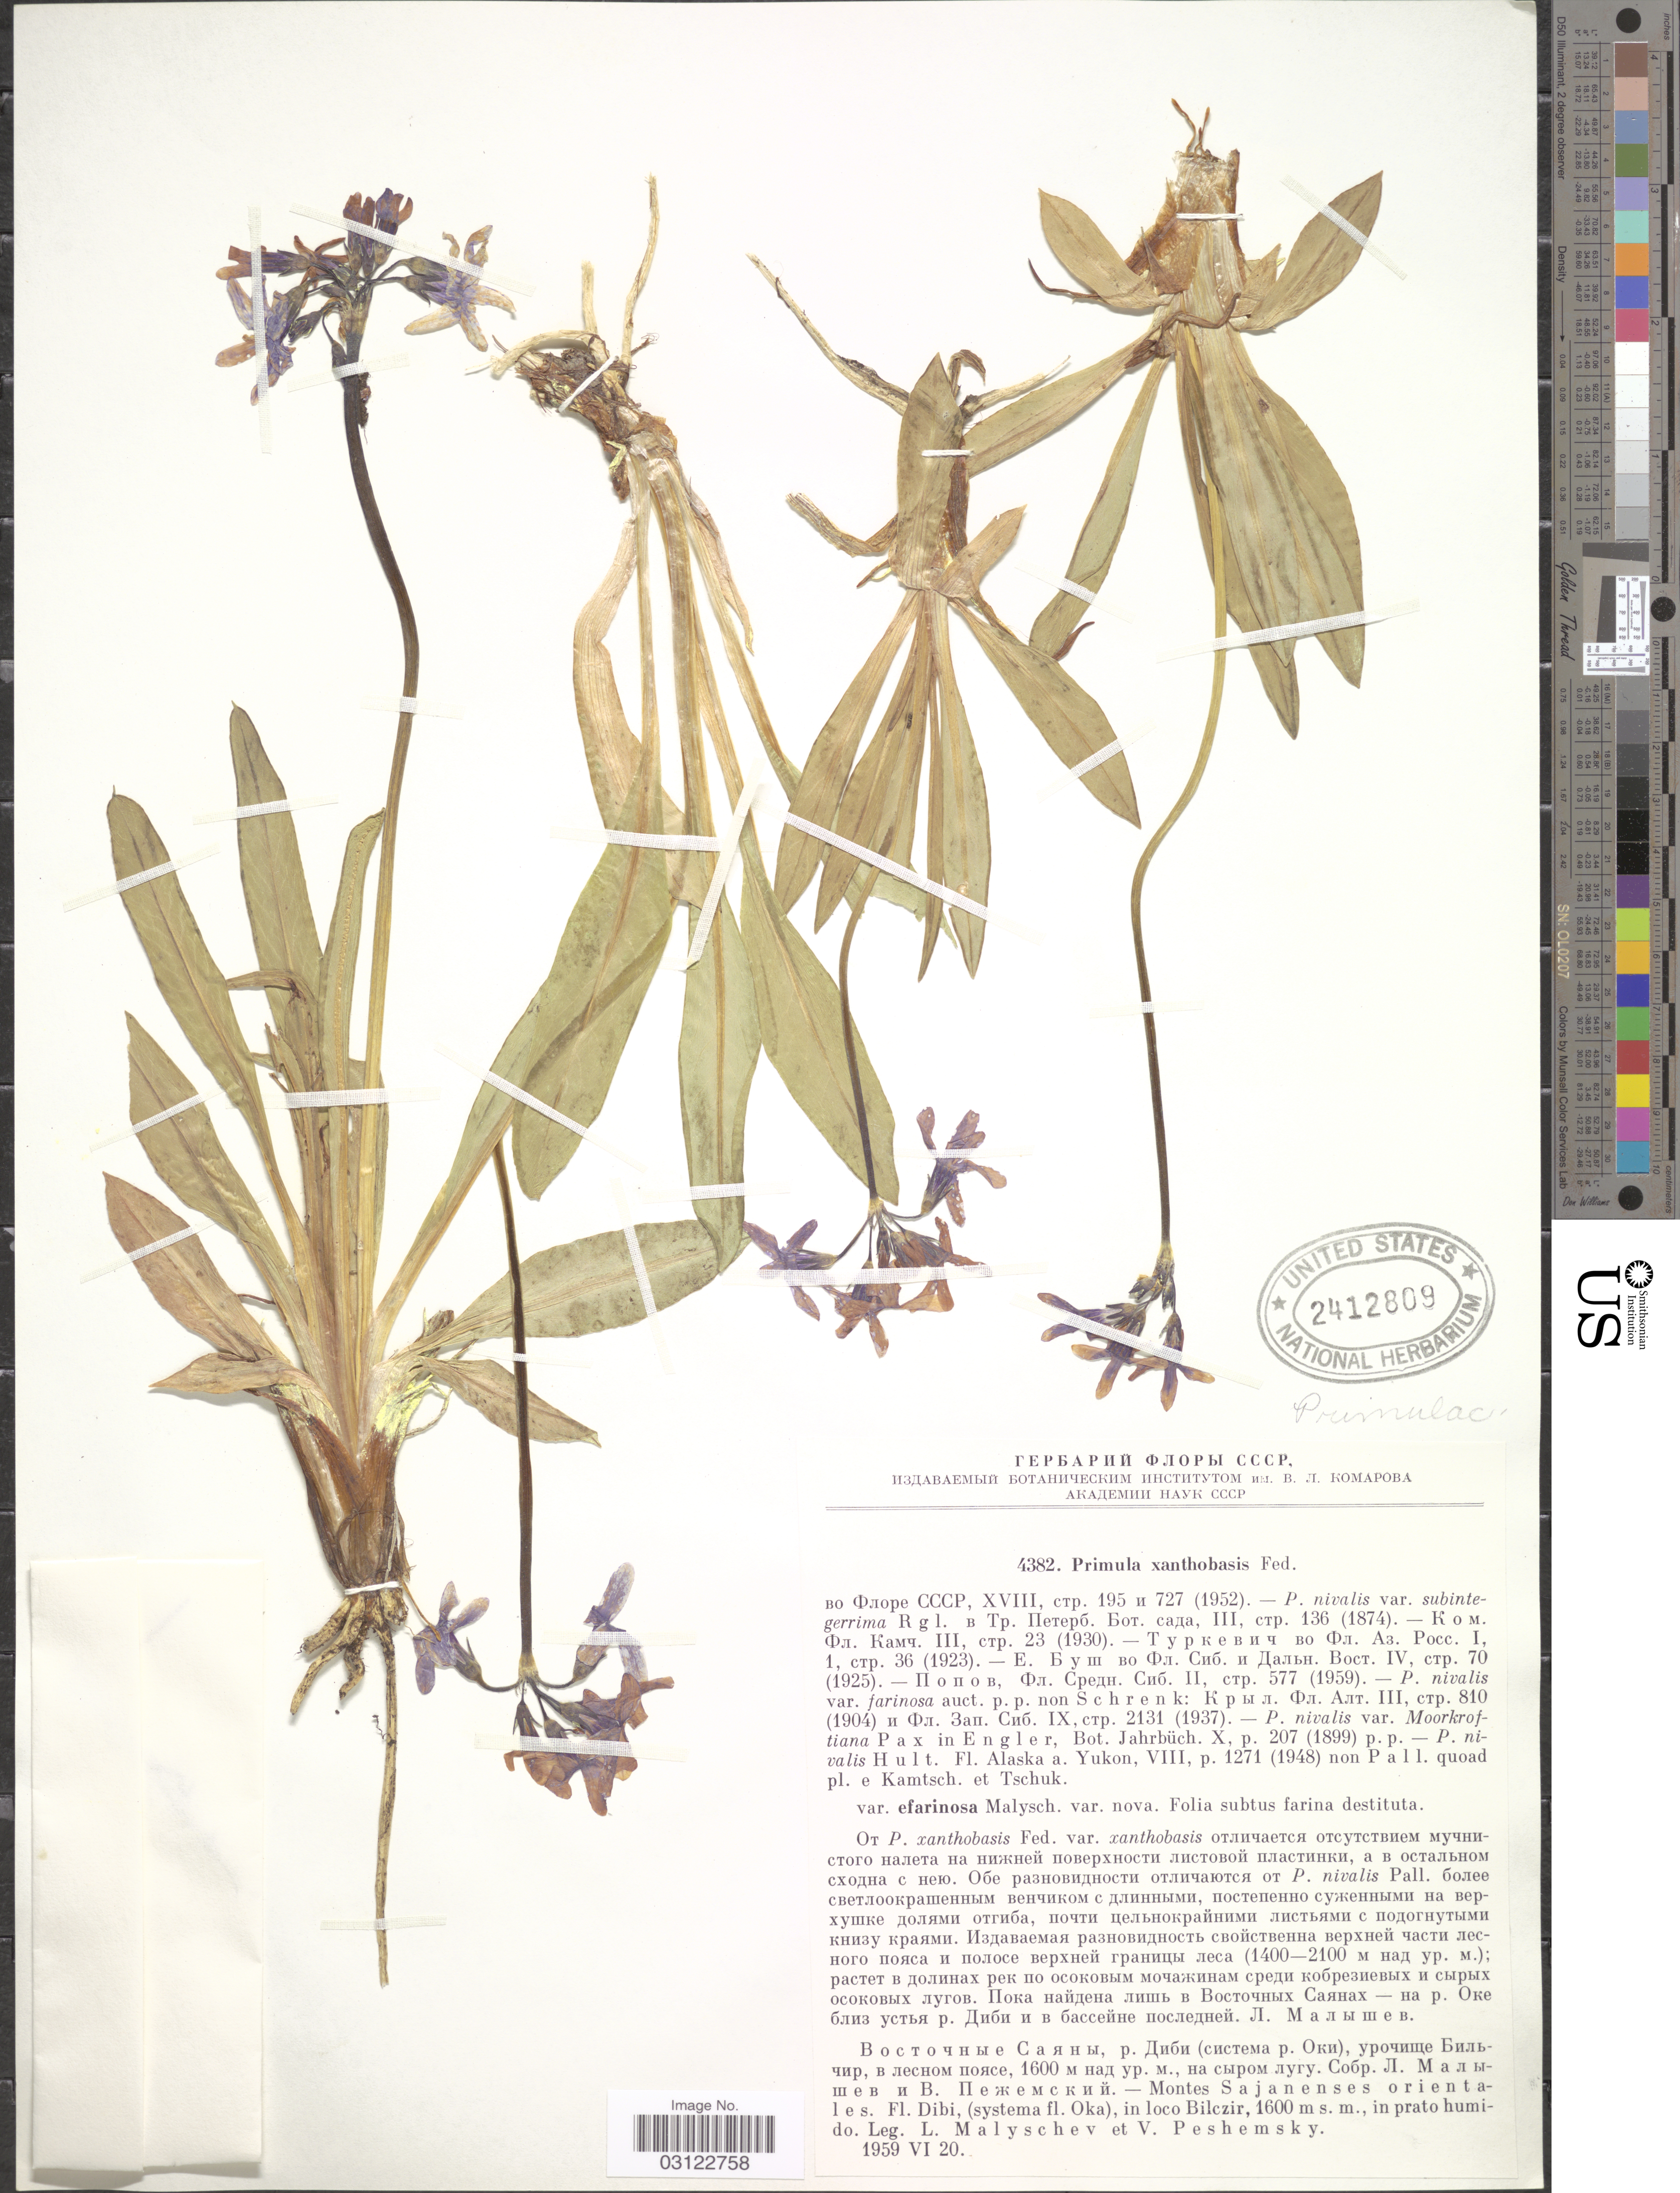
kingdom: Plantae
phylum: Tracheophyta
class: Magnoliopsida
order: Ericales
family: Primulaceae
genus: Primula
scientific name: Primula xanthobasis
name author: Fed.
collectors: L. Malyschev & V. Peshemsky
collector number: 4382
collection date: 1959-06-20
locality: Montes Sajanenses orientales, in loco Bilczir, in prato humido.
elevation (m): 1600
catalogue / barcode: US 2412809